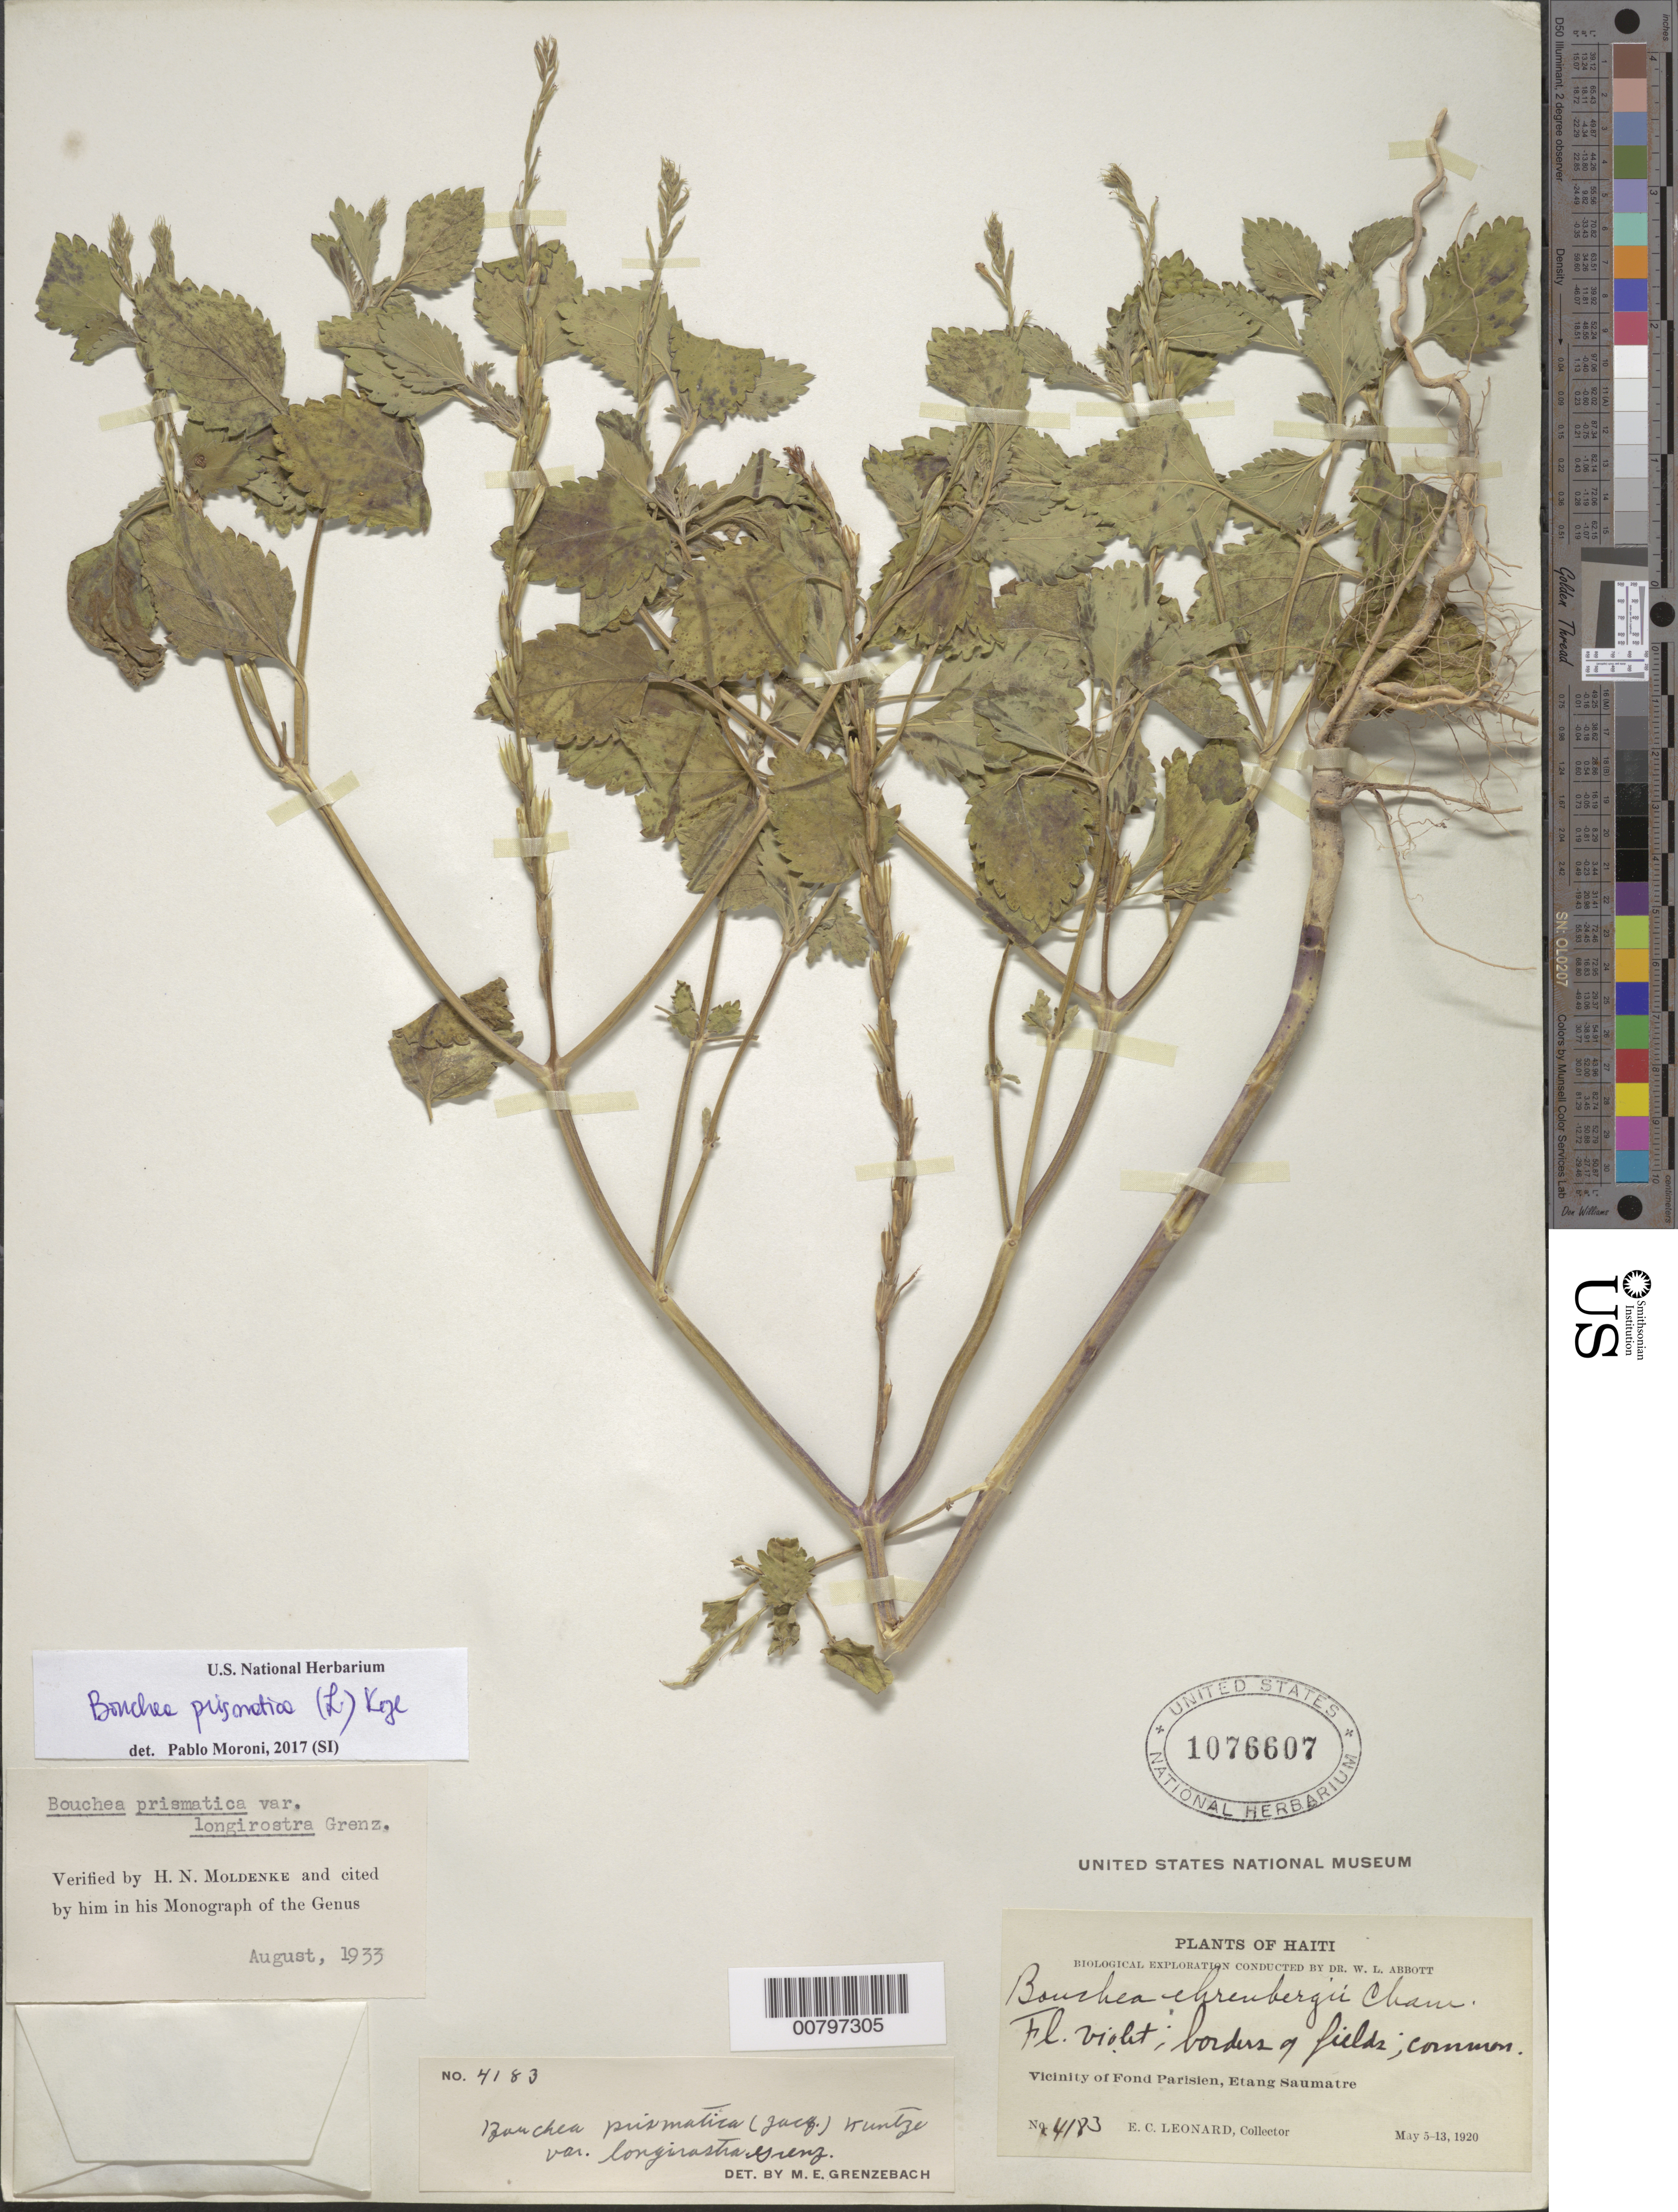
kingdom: Plantae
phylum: Tracheophyta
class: Magnoliopsida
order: Lamiales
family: Verbenaceae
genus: Bouchea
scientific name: Bouchea prismatica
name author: (L.) Kuntze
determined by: Moldenke, H. N.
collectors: E. C. Leonard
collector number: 4183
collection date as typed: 05 May 1920 to 13 May 1920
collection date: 1920-05-05/1920-05-13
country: Haiti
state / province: Ouest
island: Hispaniola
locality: Vicinity of Fond Parisien, Etang Saumatre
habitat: Borders of fields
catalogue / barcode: US 1076607